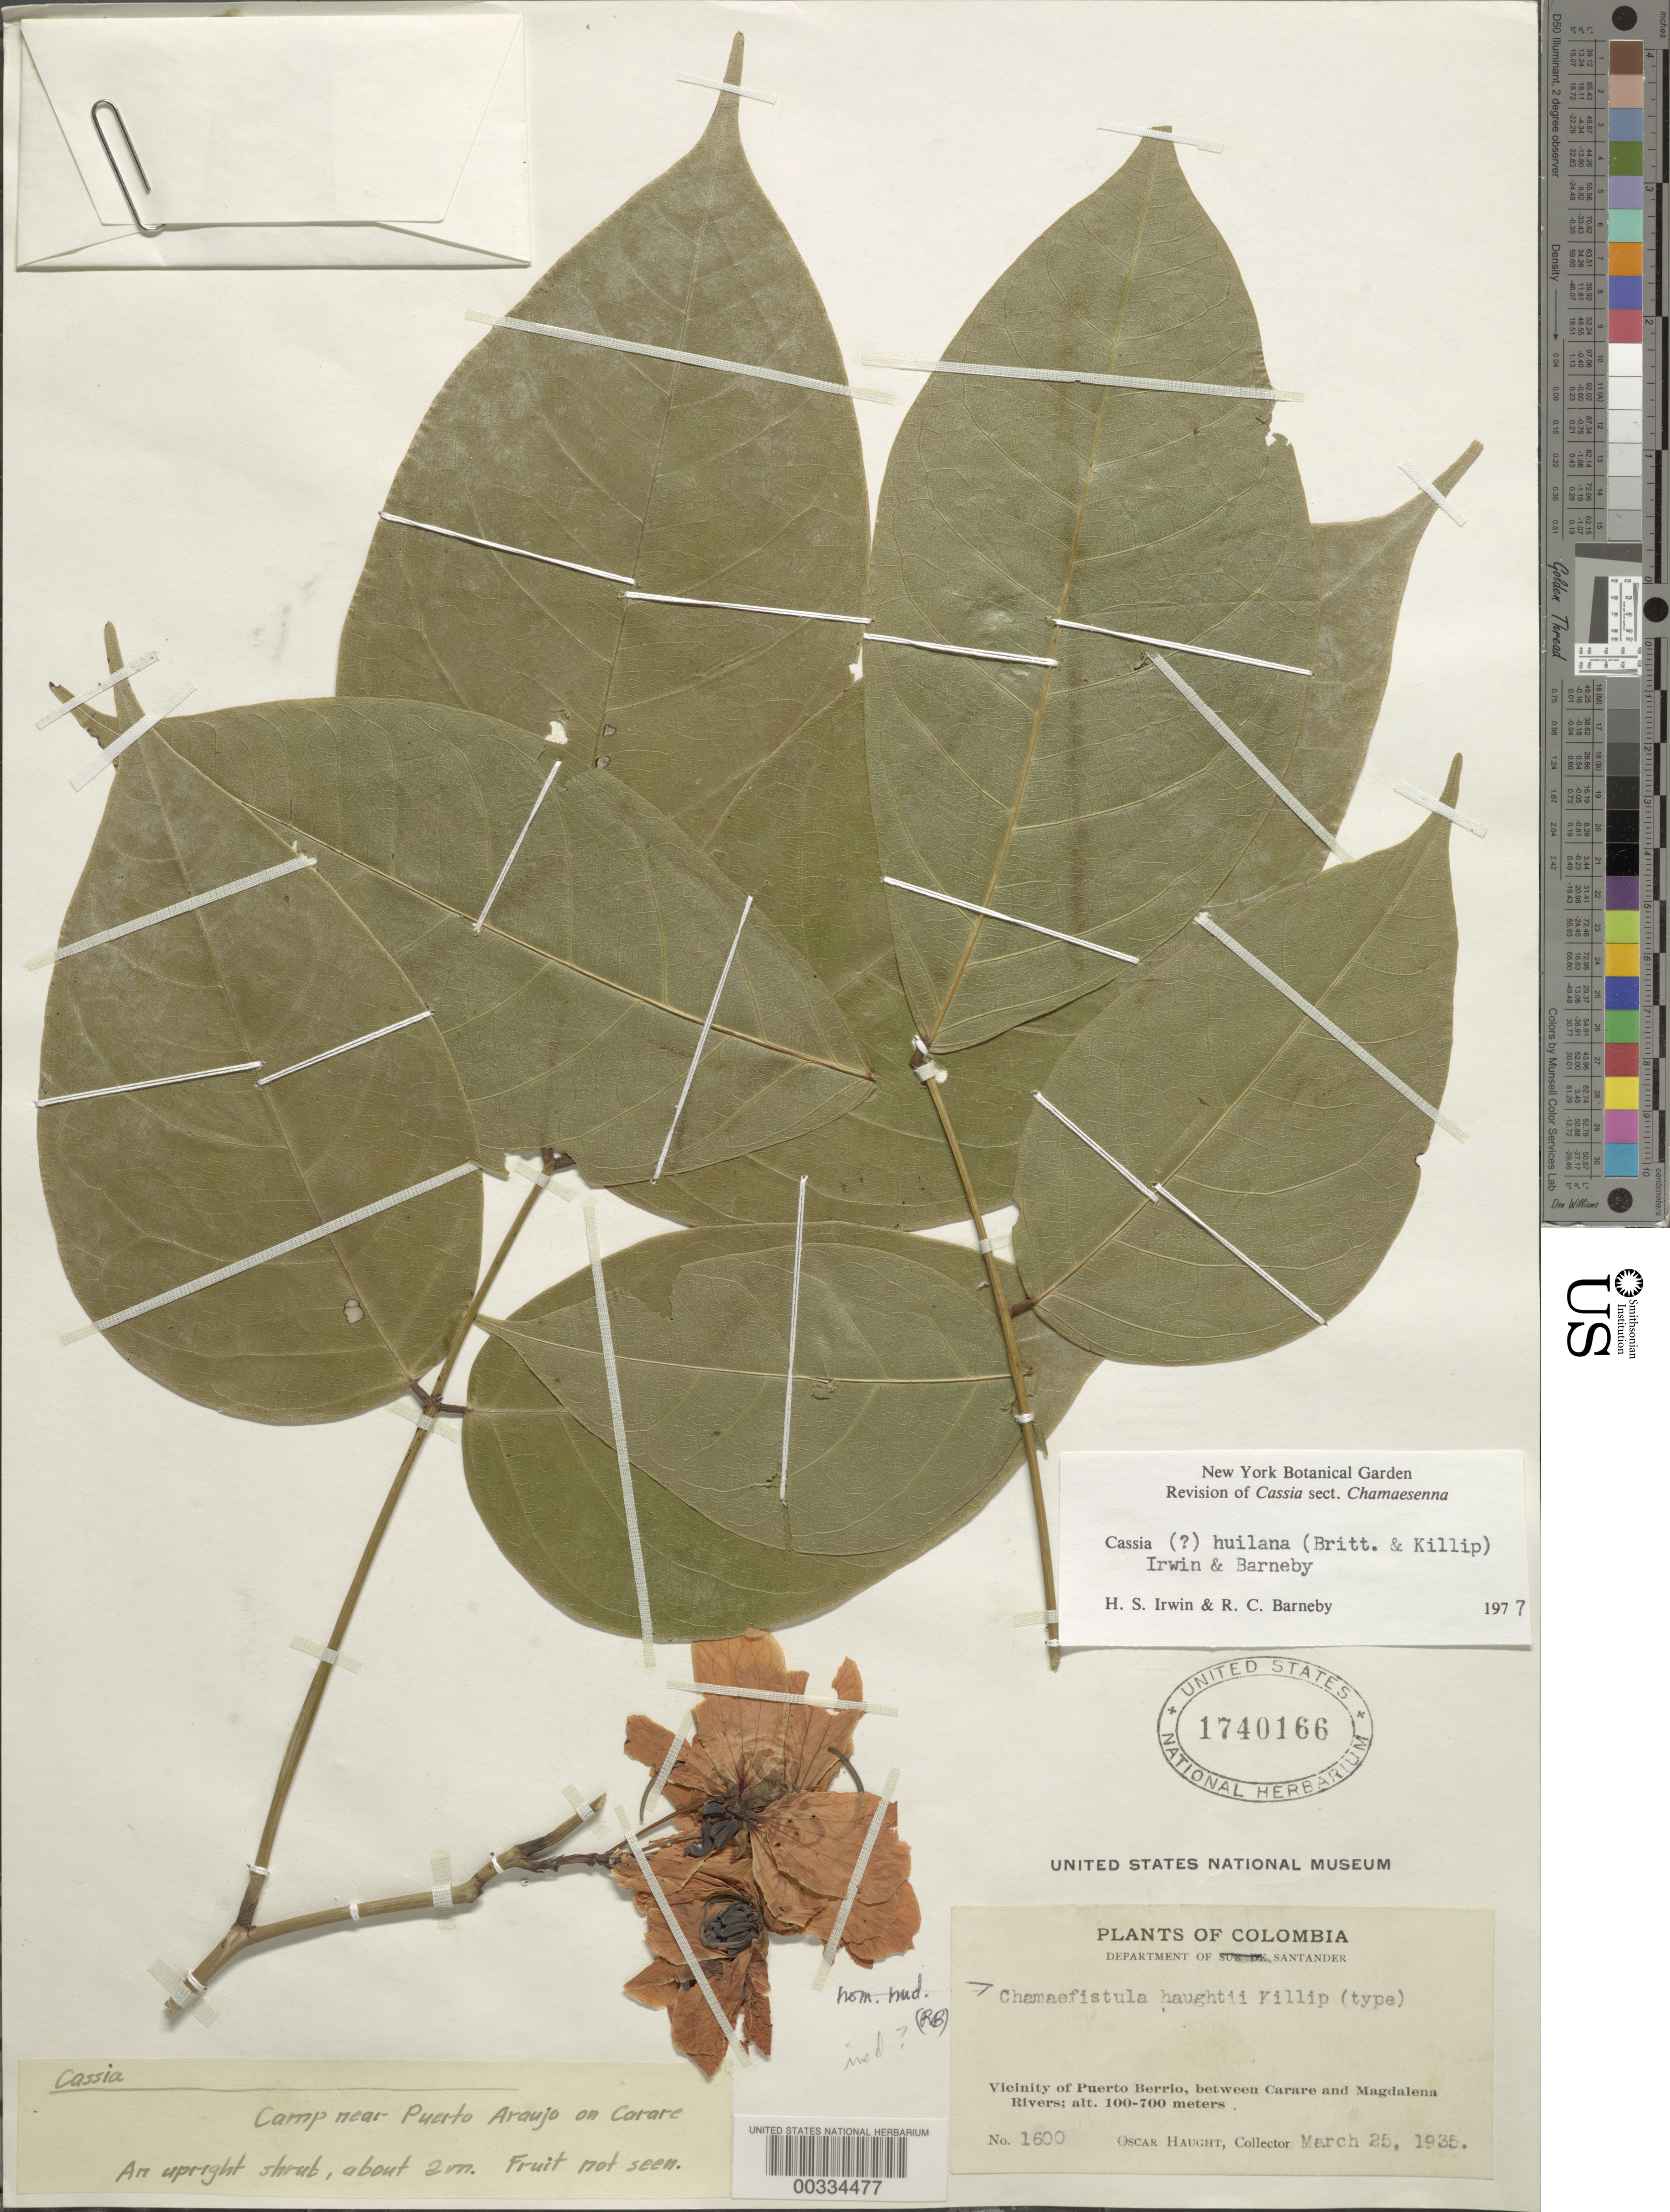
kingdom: Plantae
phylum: Tracheophyta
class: Magnoliopsida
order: Fabales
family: Fabaceae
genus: Senna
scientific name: Senna huilana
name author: (Britton & Killip) H.S. Irwin & Barneby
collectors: O. L. Haught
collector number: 1600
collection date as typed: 25 Mar 1935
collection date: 1935-03-25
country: Colombia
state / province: Santander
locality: Camp near Puerto Araujo on Carare; vicinity of Puerto Berrio, between Carare and Magdalena Rivers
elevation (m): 100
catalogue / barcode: US 1740166